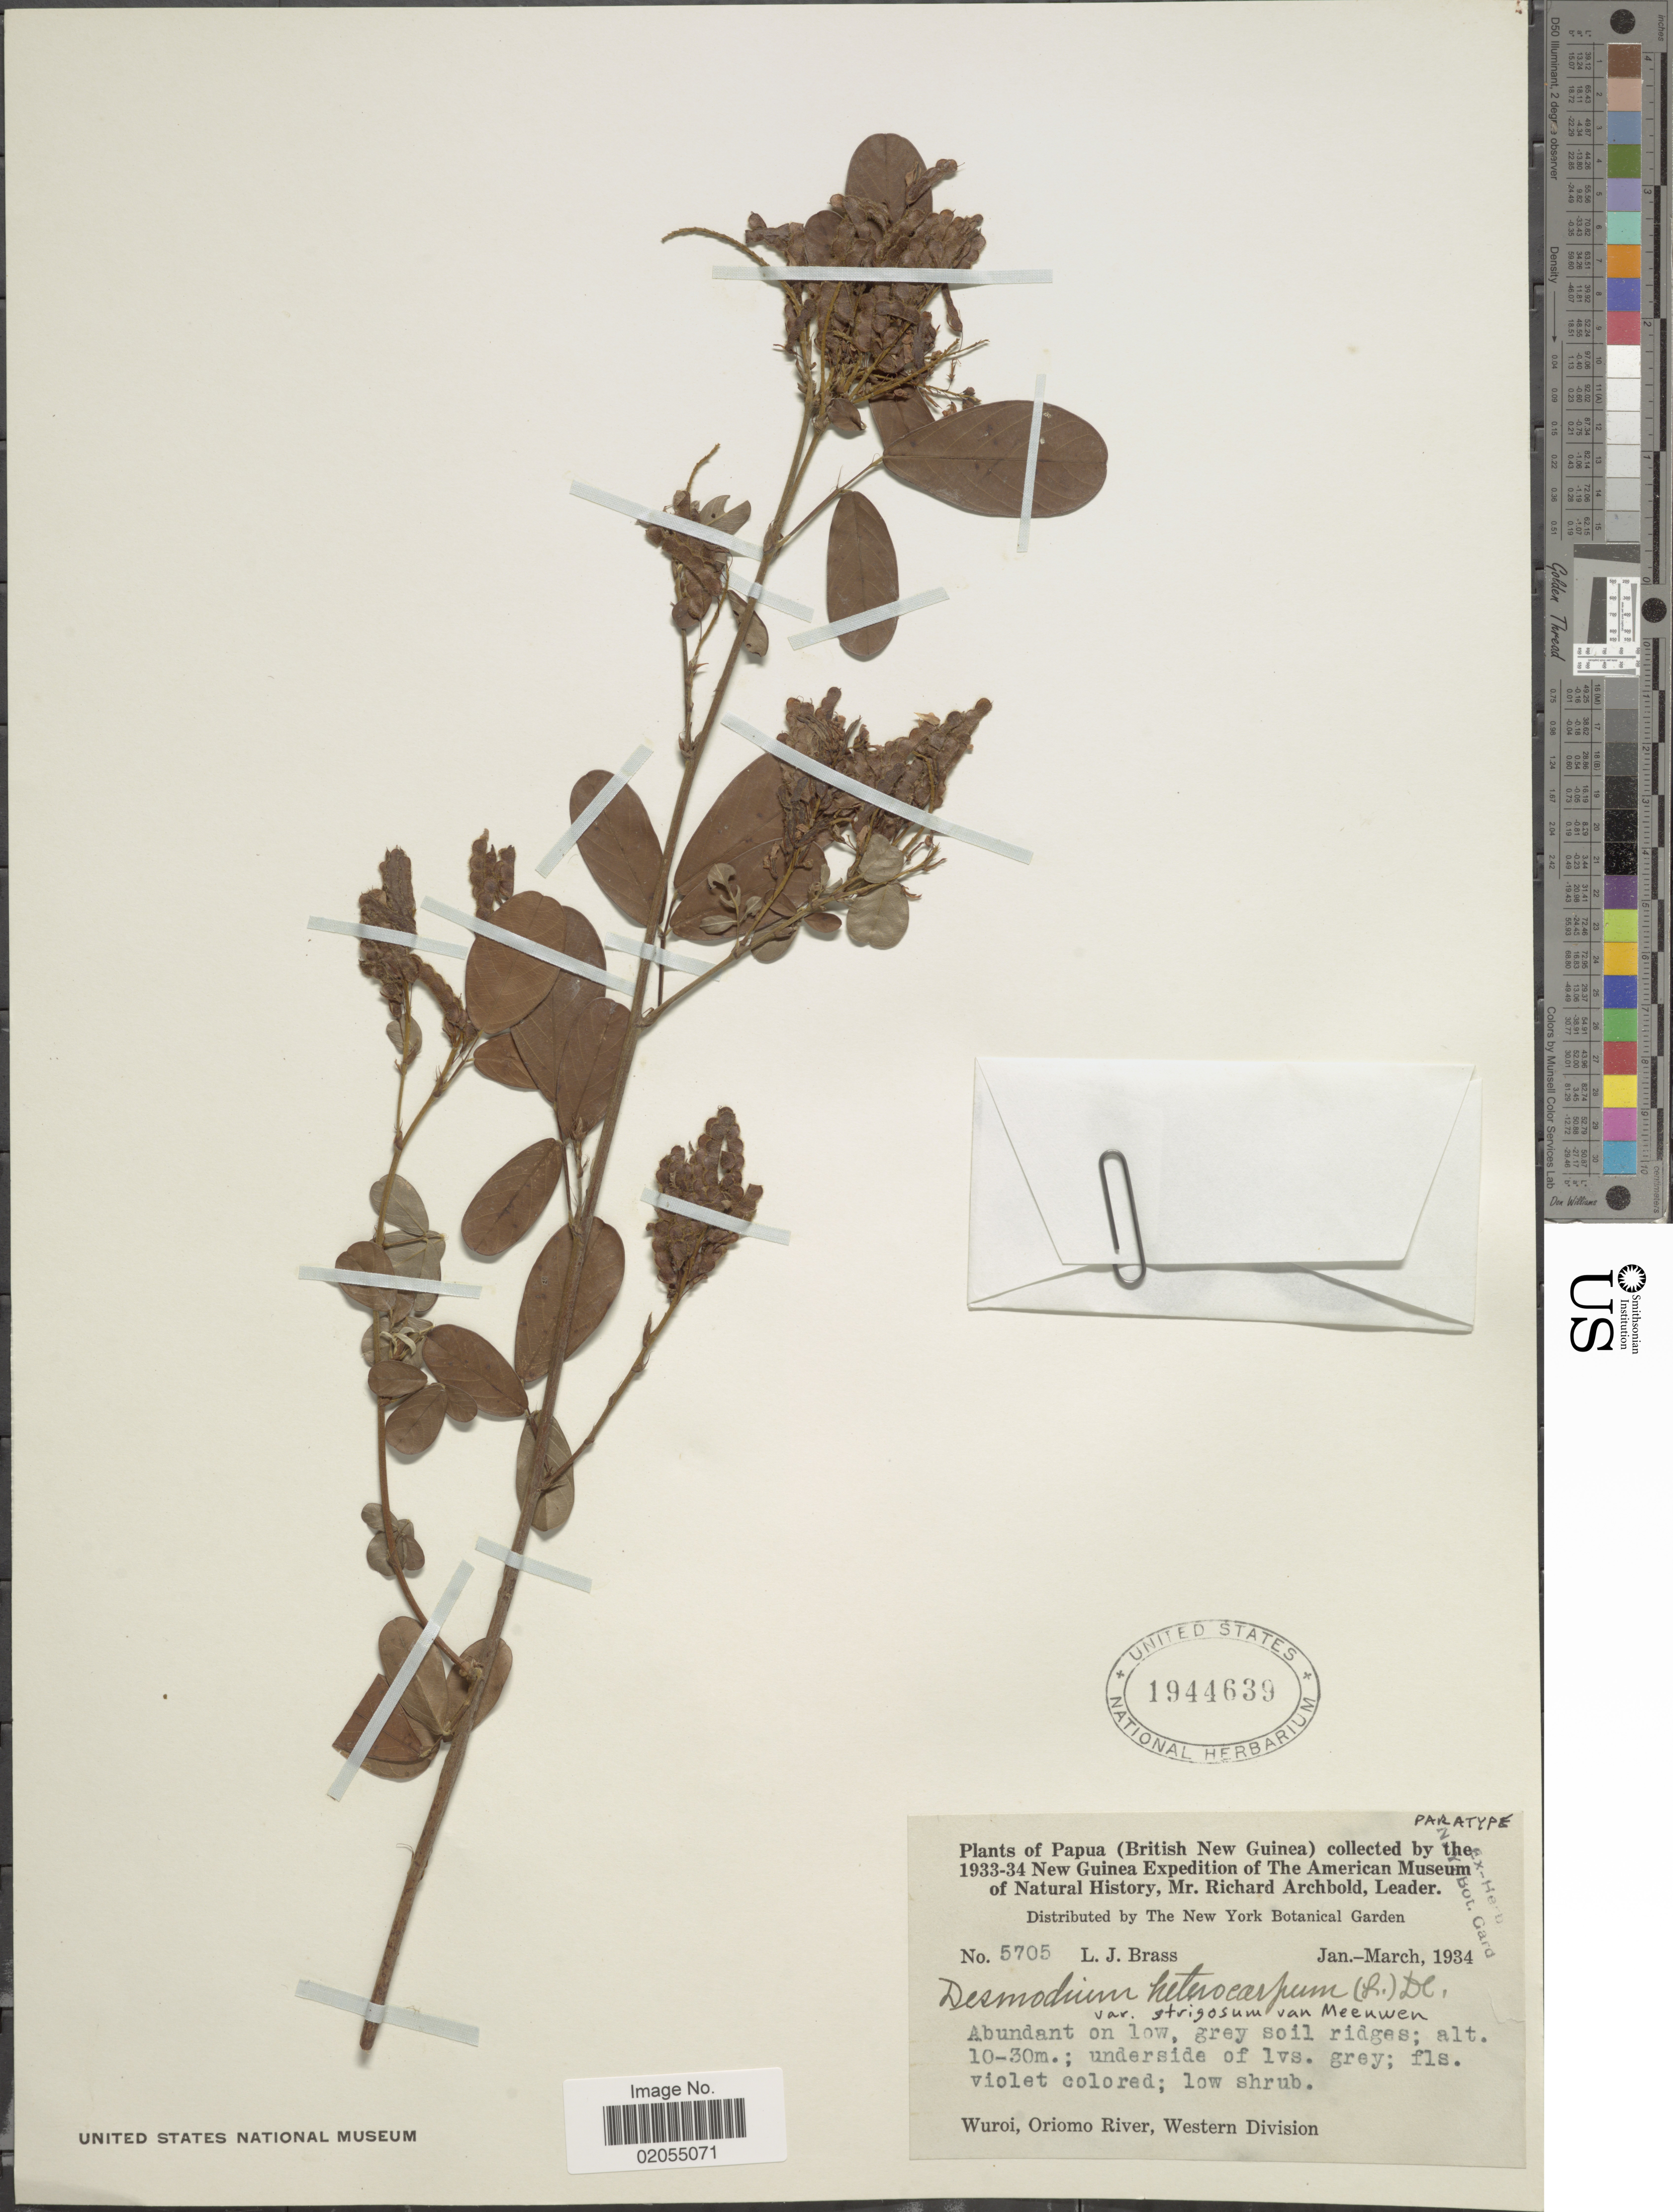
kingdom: Plantae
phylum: Tracheophyta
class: Magnoliopsida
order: Fabales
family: Fabaceae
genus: Grona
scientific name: Grona heterocarpos var. strigosa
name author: (Meeuwen) H. Ohashi & K. Ohashi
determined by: Strong, Mark T., (BOT), Smithsonian Institution - National Museum of Natural History (UNITED STATES)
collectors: L. J. Brass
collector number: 5705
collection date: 1934-01/1934-03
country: Papua New Guinea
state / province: Manus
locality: Papua (British New Guinea). Wuroi, Oriomo River, Western Division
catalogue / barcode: US 1944639